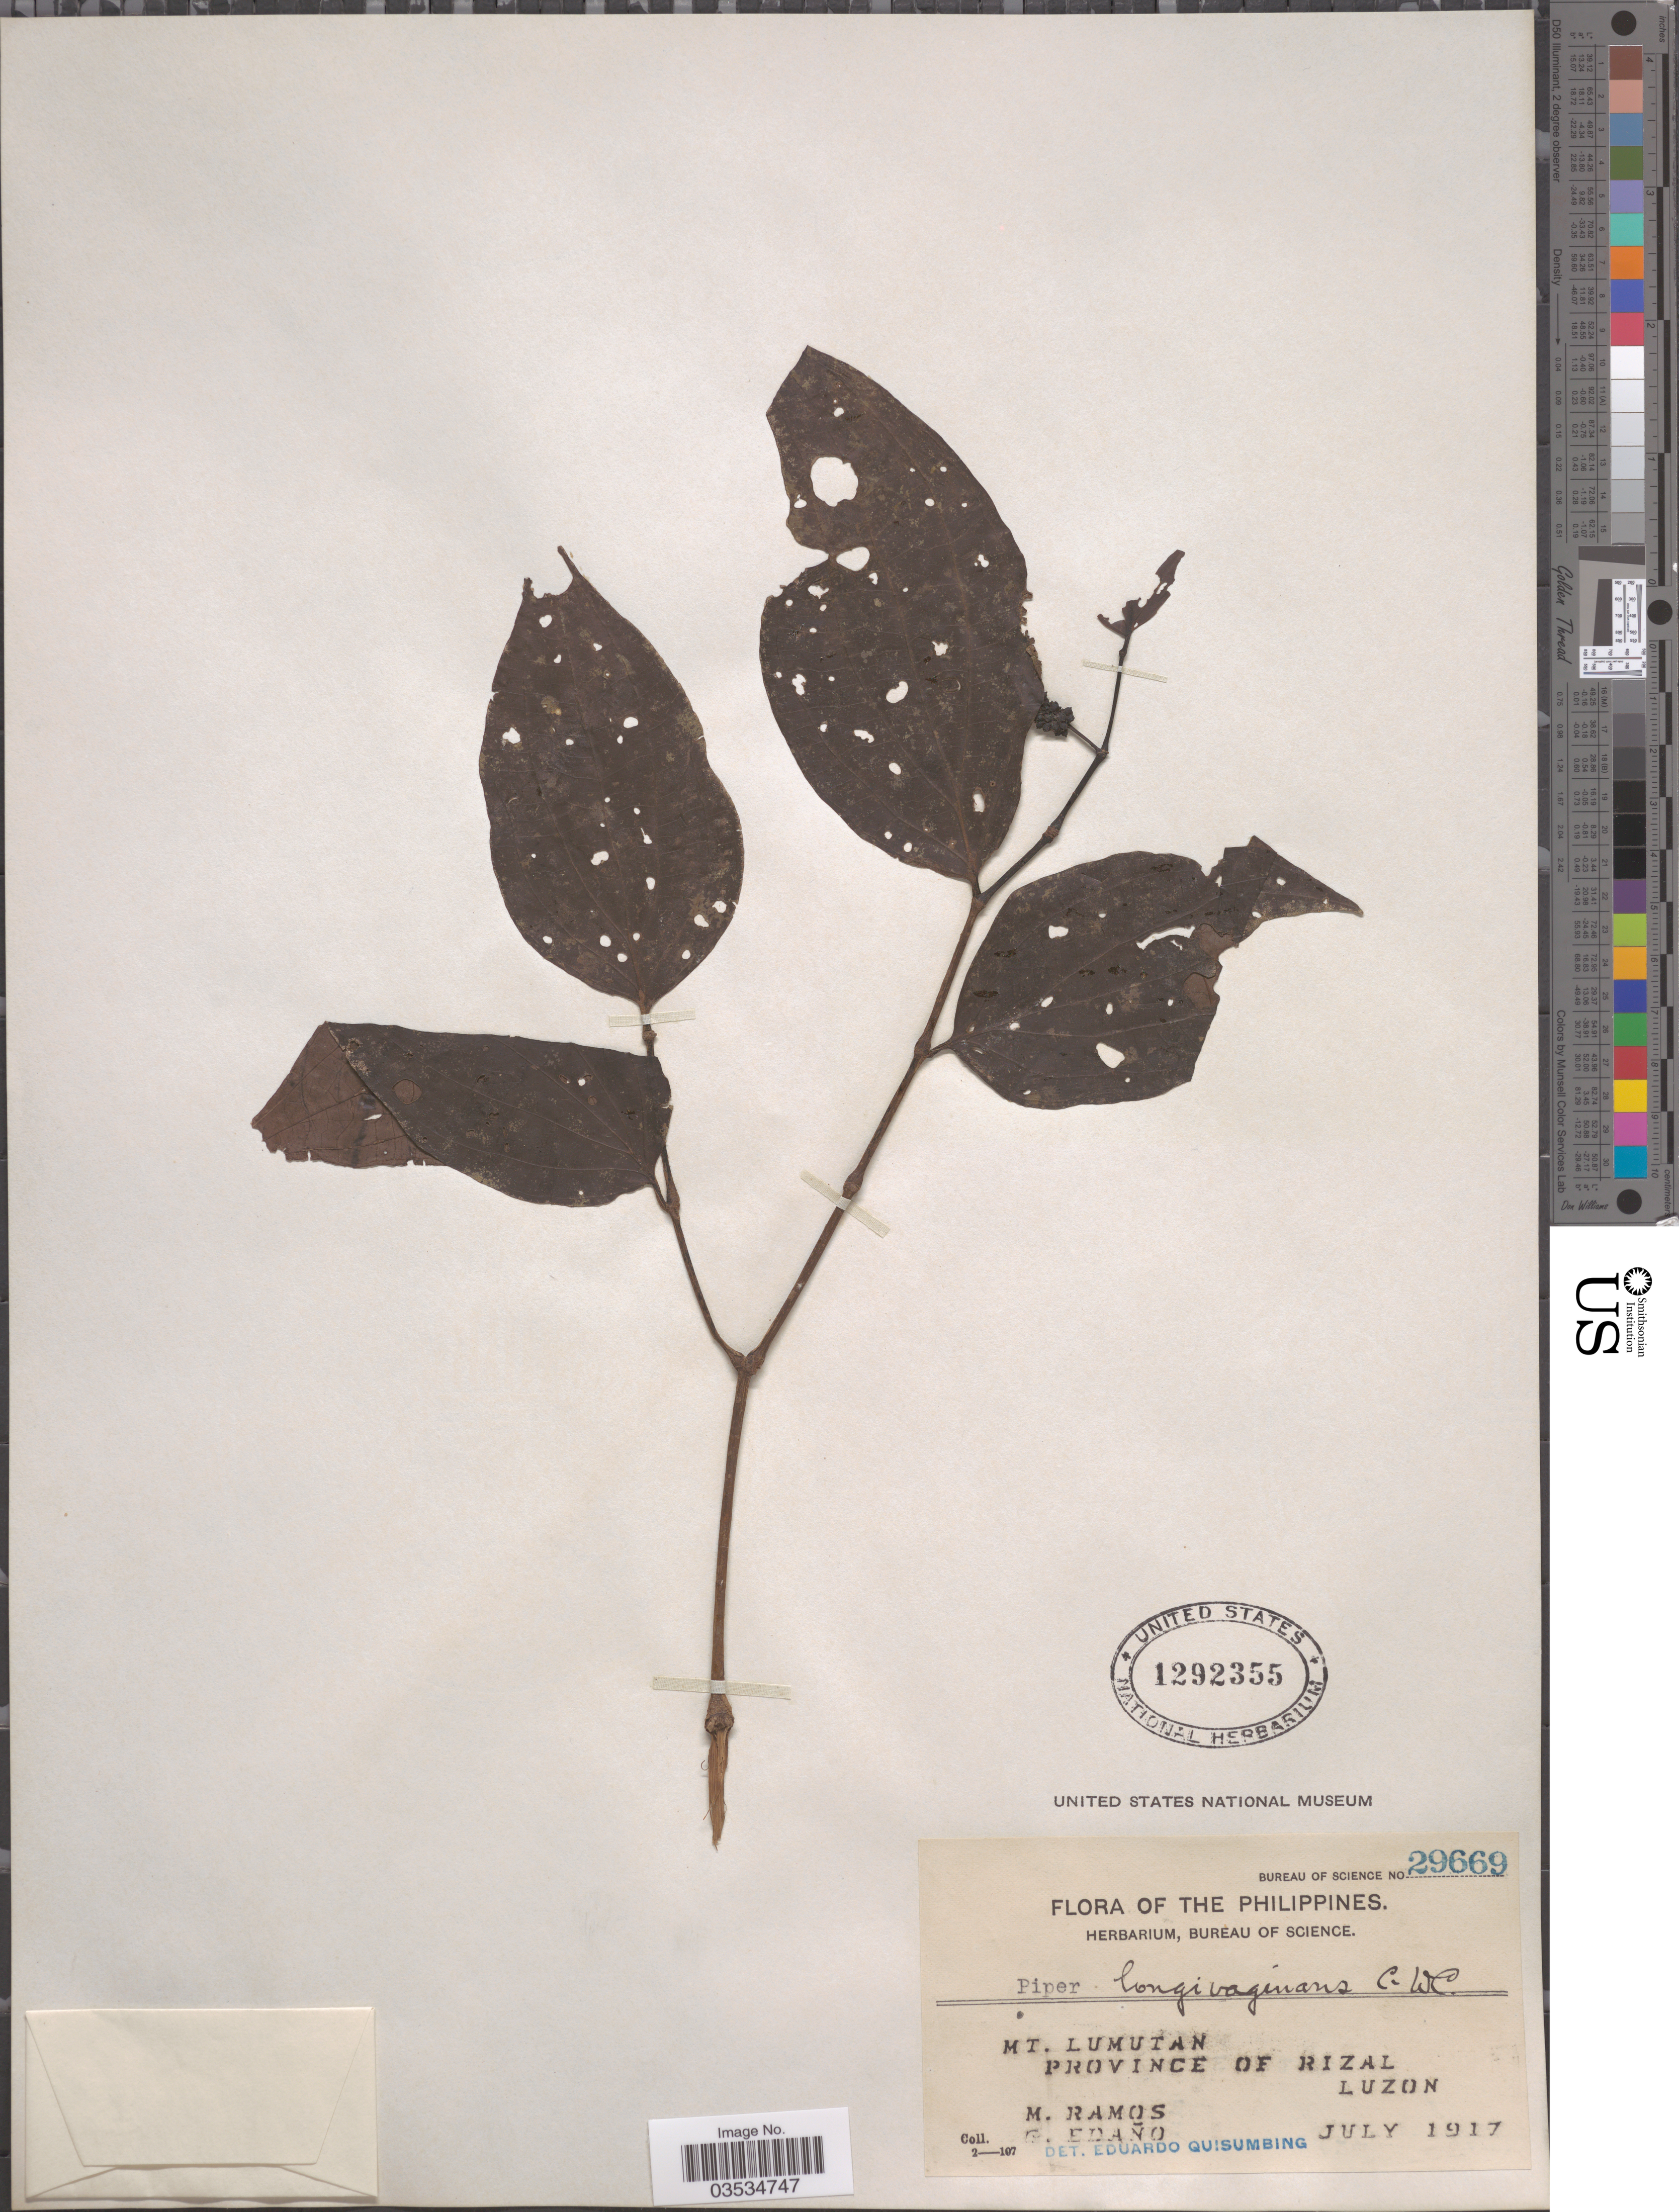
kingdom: Plantae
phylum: Tracheophyta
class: Magnoliopsida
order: Piperales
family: Piperaceae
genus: Piper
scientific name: Piper longivaginans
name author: C. DC.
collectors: M. Ramos & G. Edaño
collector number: Bureau of Science 29669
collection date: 1917-07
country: Philippines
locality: Mt. Lumutan. Province of Rizal. Luzon.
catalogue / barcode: US 1292355